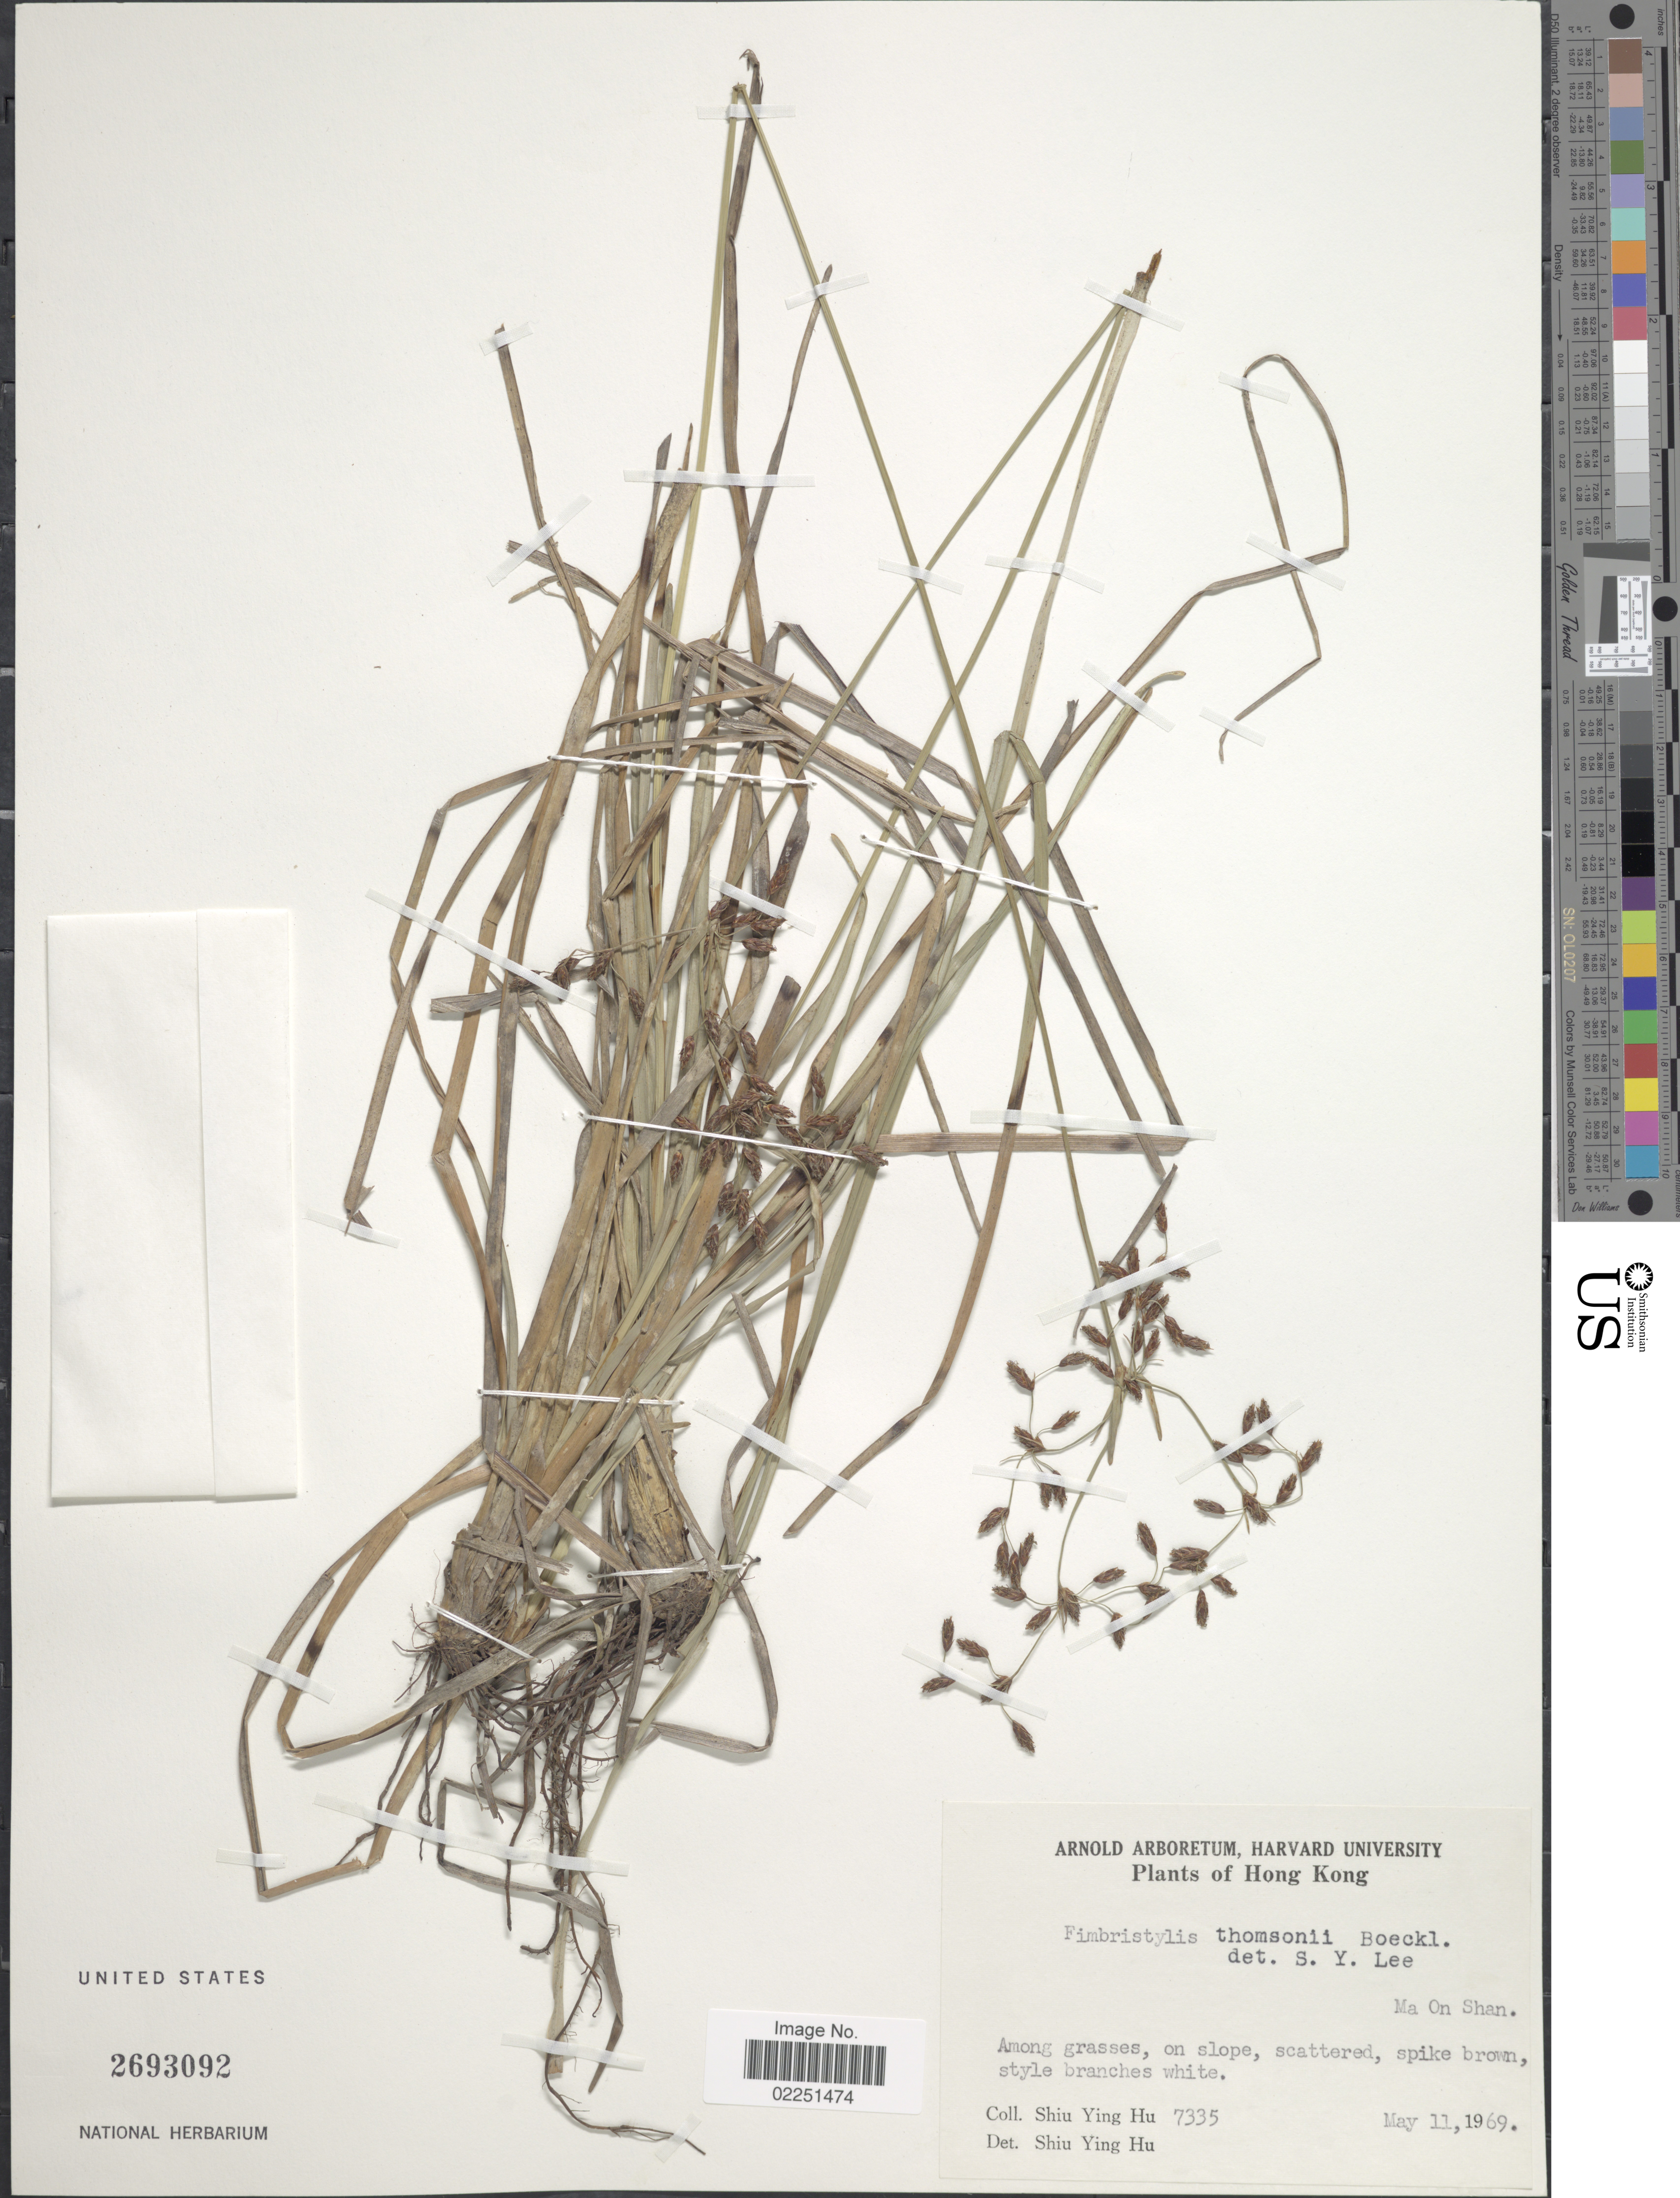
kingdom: Plantae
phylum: Tracheophyta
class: Liliopsida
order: Poales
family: Cyperaceae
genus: Fimbristylis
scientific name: Fimbristylis thomsonii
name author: Boeckeler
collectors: S. Y. Hu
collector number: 7335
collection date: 1969-05-11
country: China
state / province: Hong Kong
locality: Ma On Shan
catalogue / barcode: US 2693092